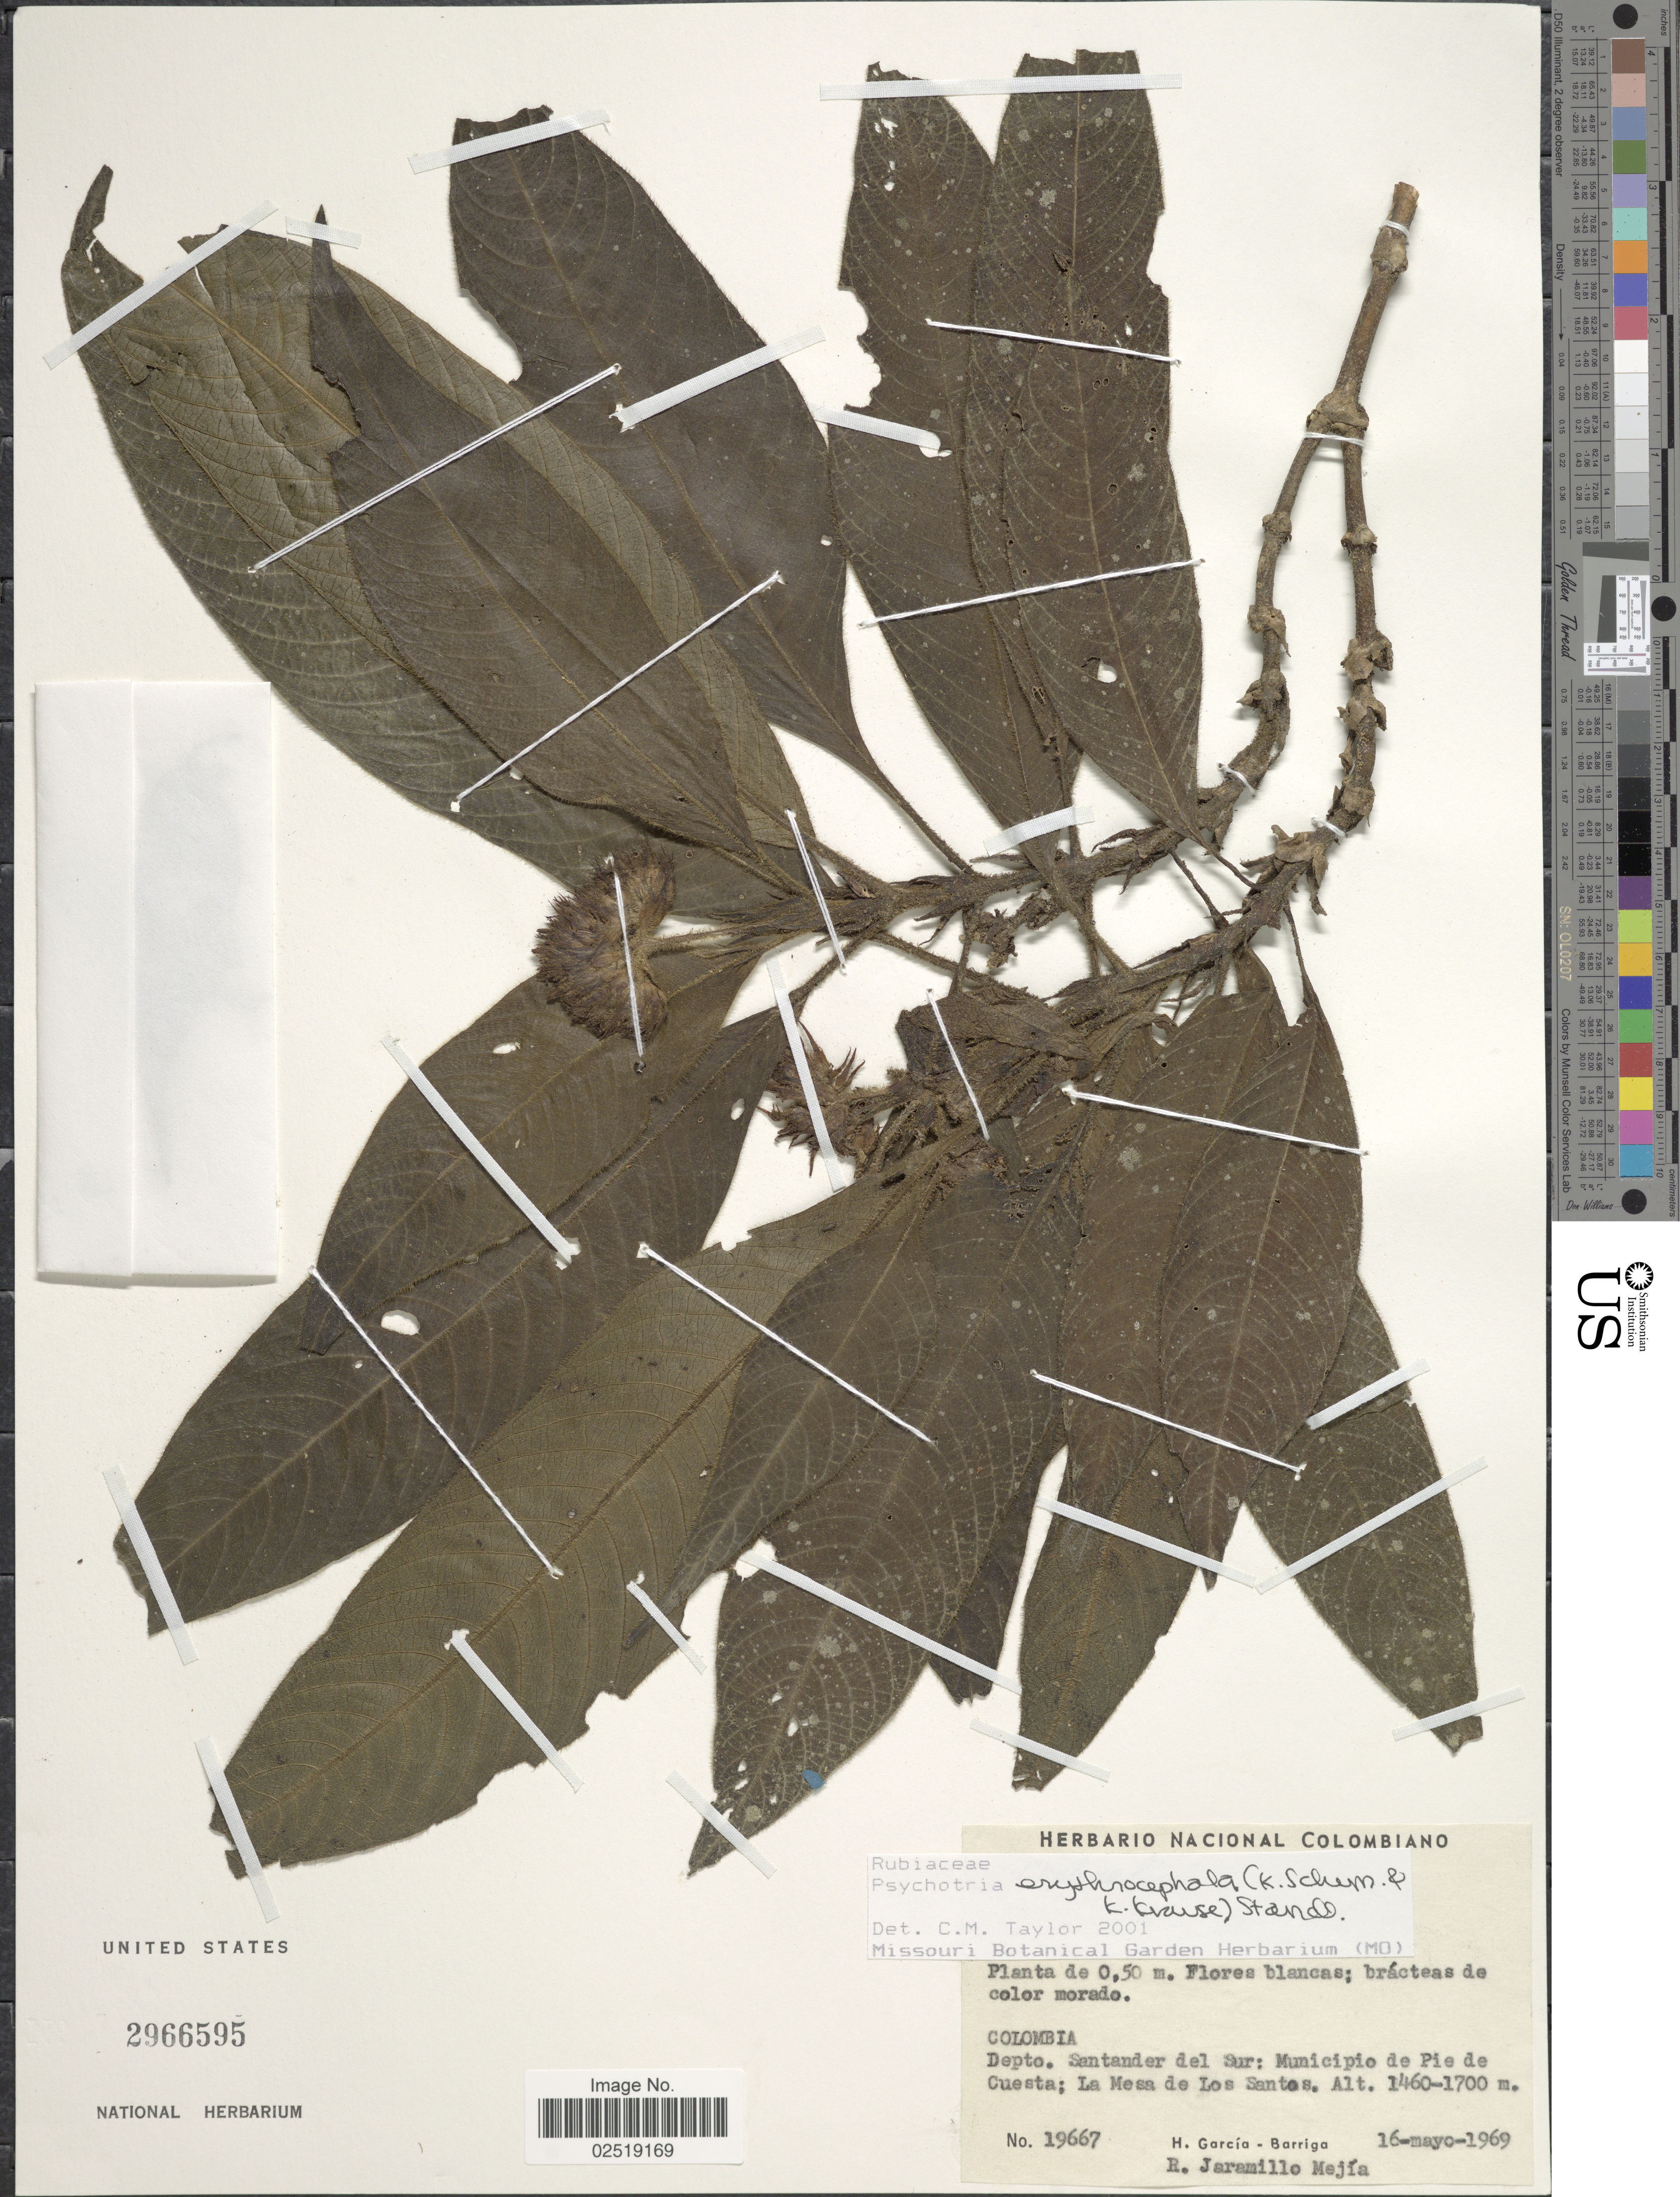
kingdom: Plantae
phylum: Tracheophyta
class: Magnoliopsida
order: Gentianales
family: Rubiaceae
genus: Psychotria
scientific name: Psychotria erythrocephala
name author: (K. Schum. & K. Krause) Standl.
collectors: H. García Barriga & R. Jaramillo M.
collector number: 19667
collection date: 1969-05-16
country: Colombia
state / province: Santander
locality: Depto. Santander del Sur: Municipio de Pie de Cuesta; La Mesa de Los Santos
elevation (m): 1460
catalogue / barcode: US 2966595